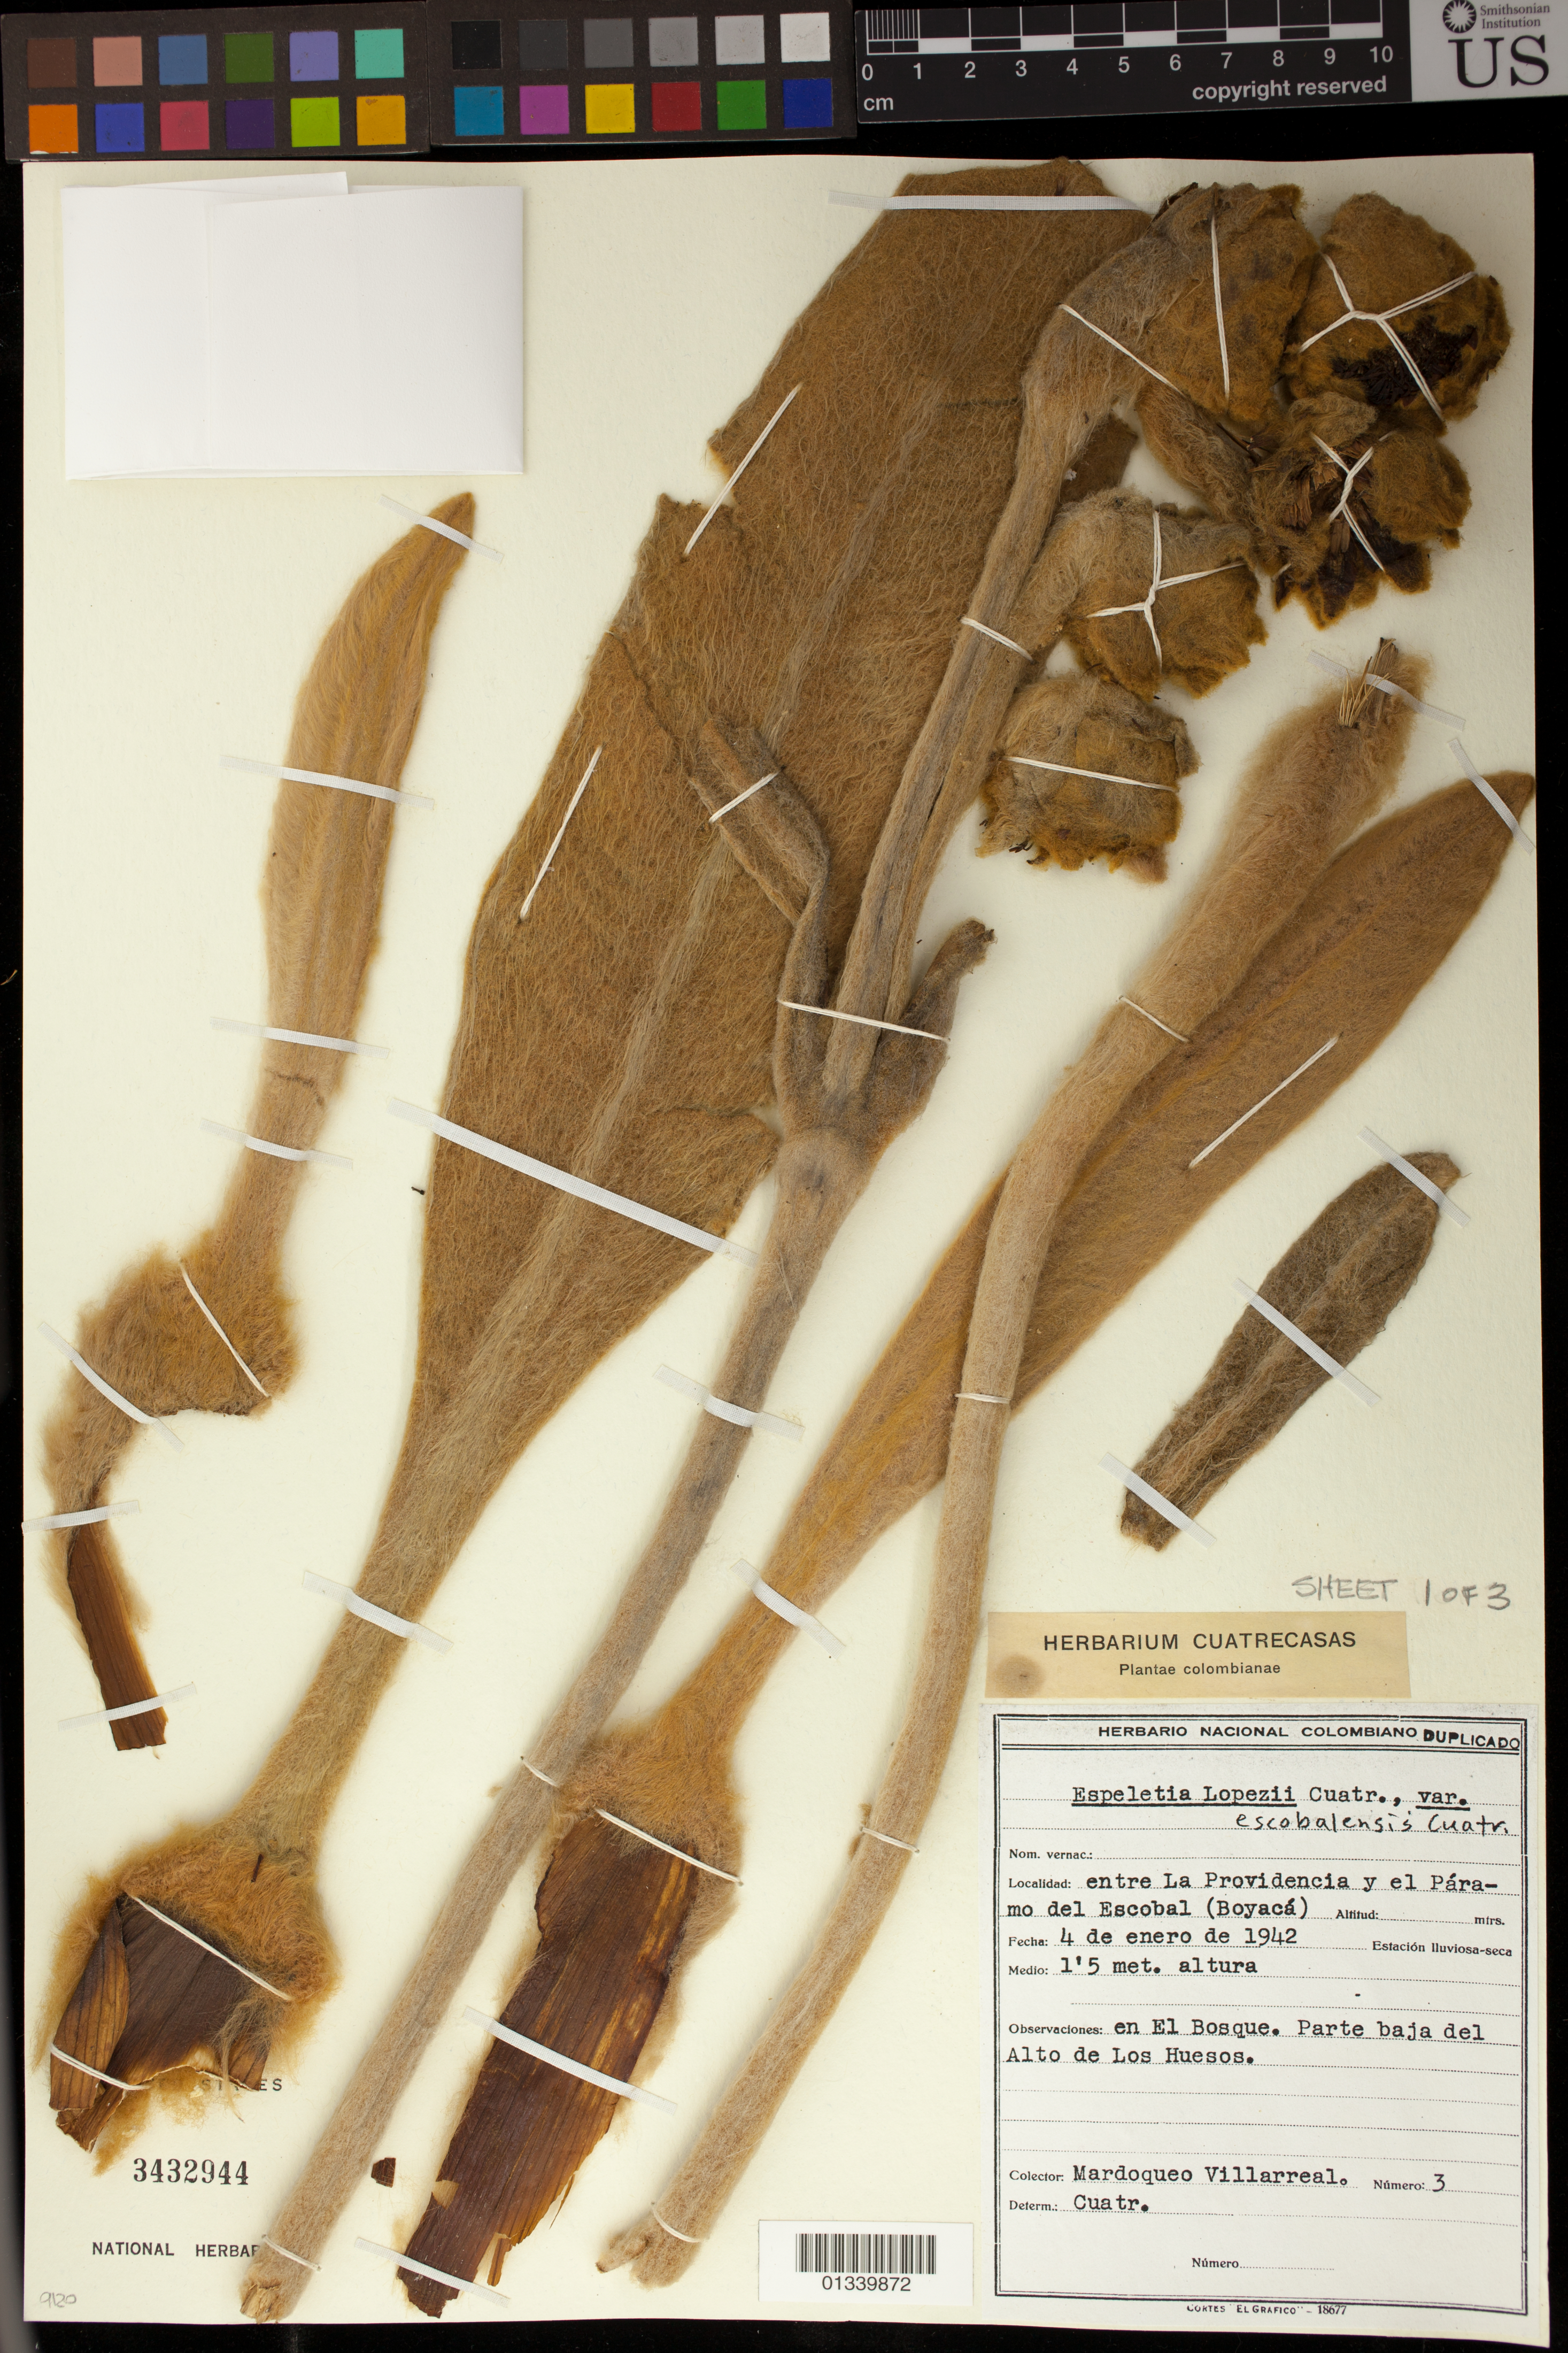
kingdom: Plantae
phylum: Tracheophyta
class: Magnoliopsida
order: Asterales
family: Asteraceae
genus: Espeletia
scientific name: Espeletia lopezii var. escobalensis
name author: Cuatrec.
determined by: Cuatrecasas, J.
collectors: M. Villarreal V.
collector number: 3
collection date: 1942-01-04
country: Colombia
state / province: Boyacá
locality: Entre La Providencia y el Paramo del Escobal.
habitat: Bosques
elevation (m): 1.5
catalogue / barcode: US 3432944